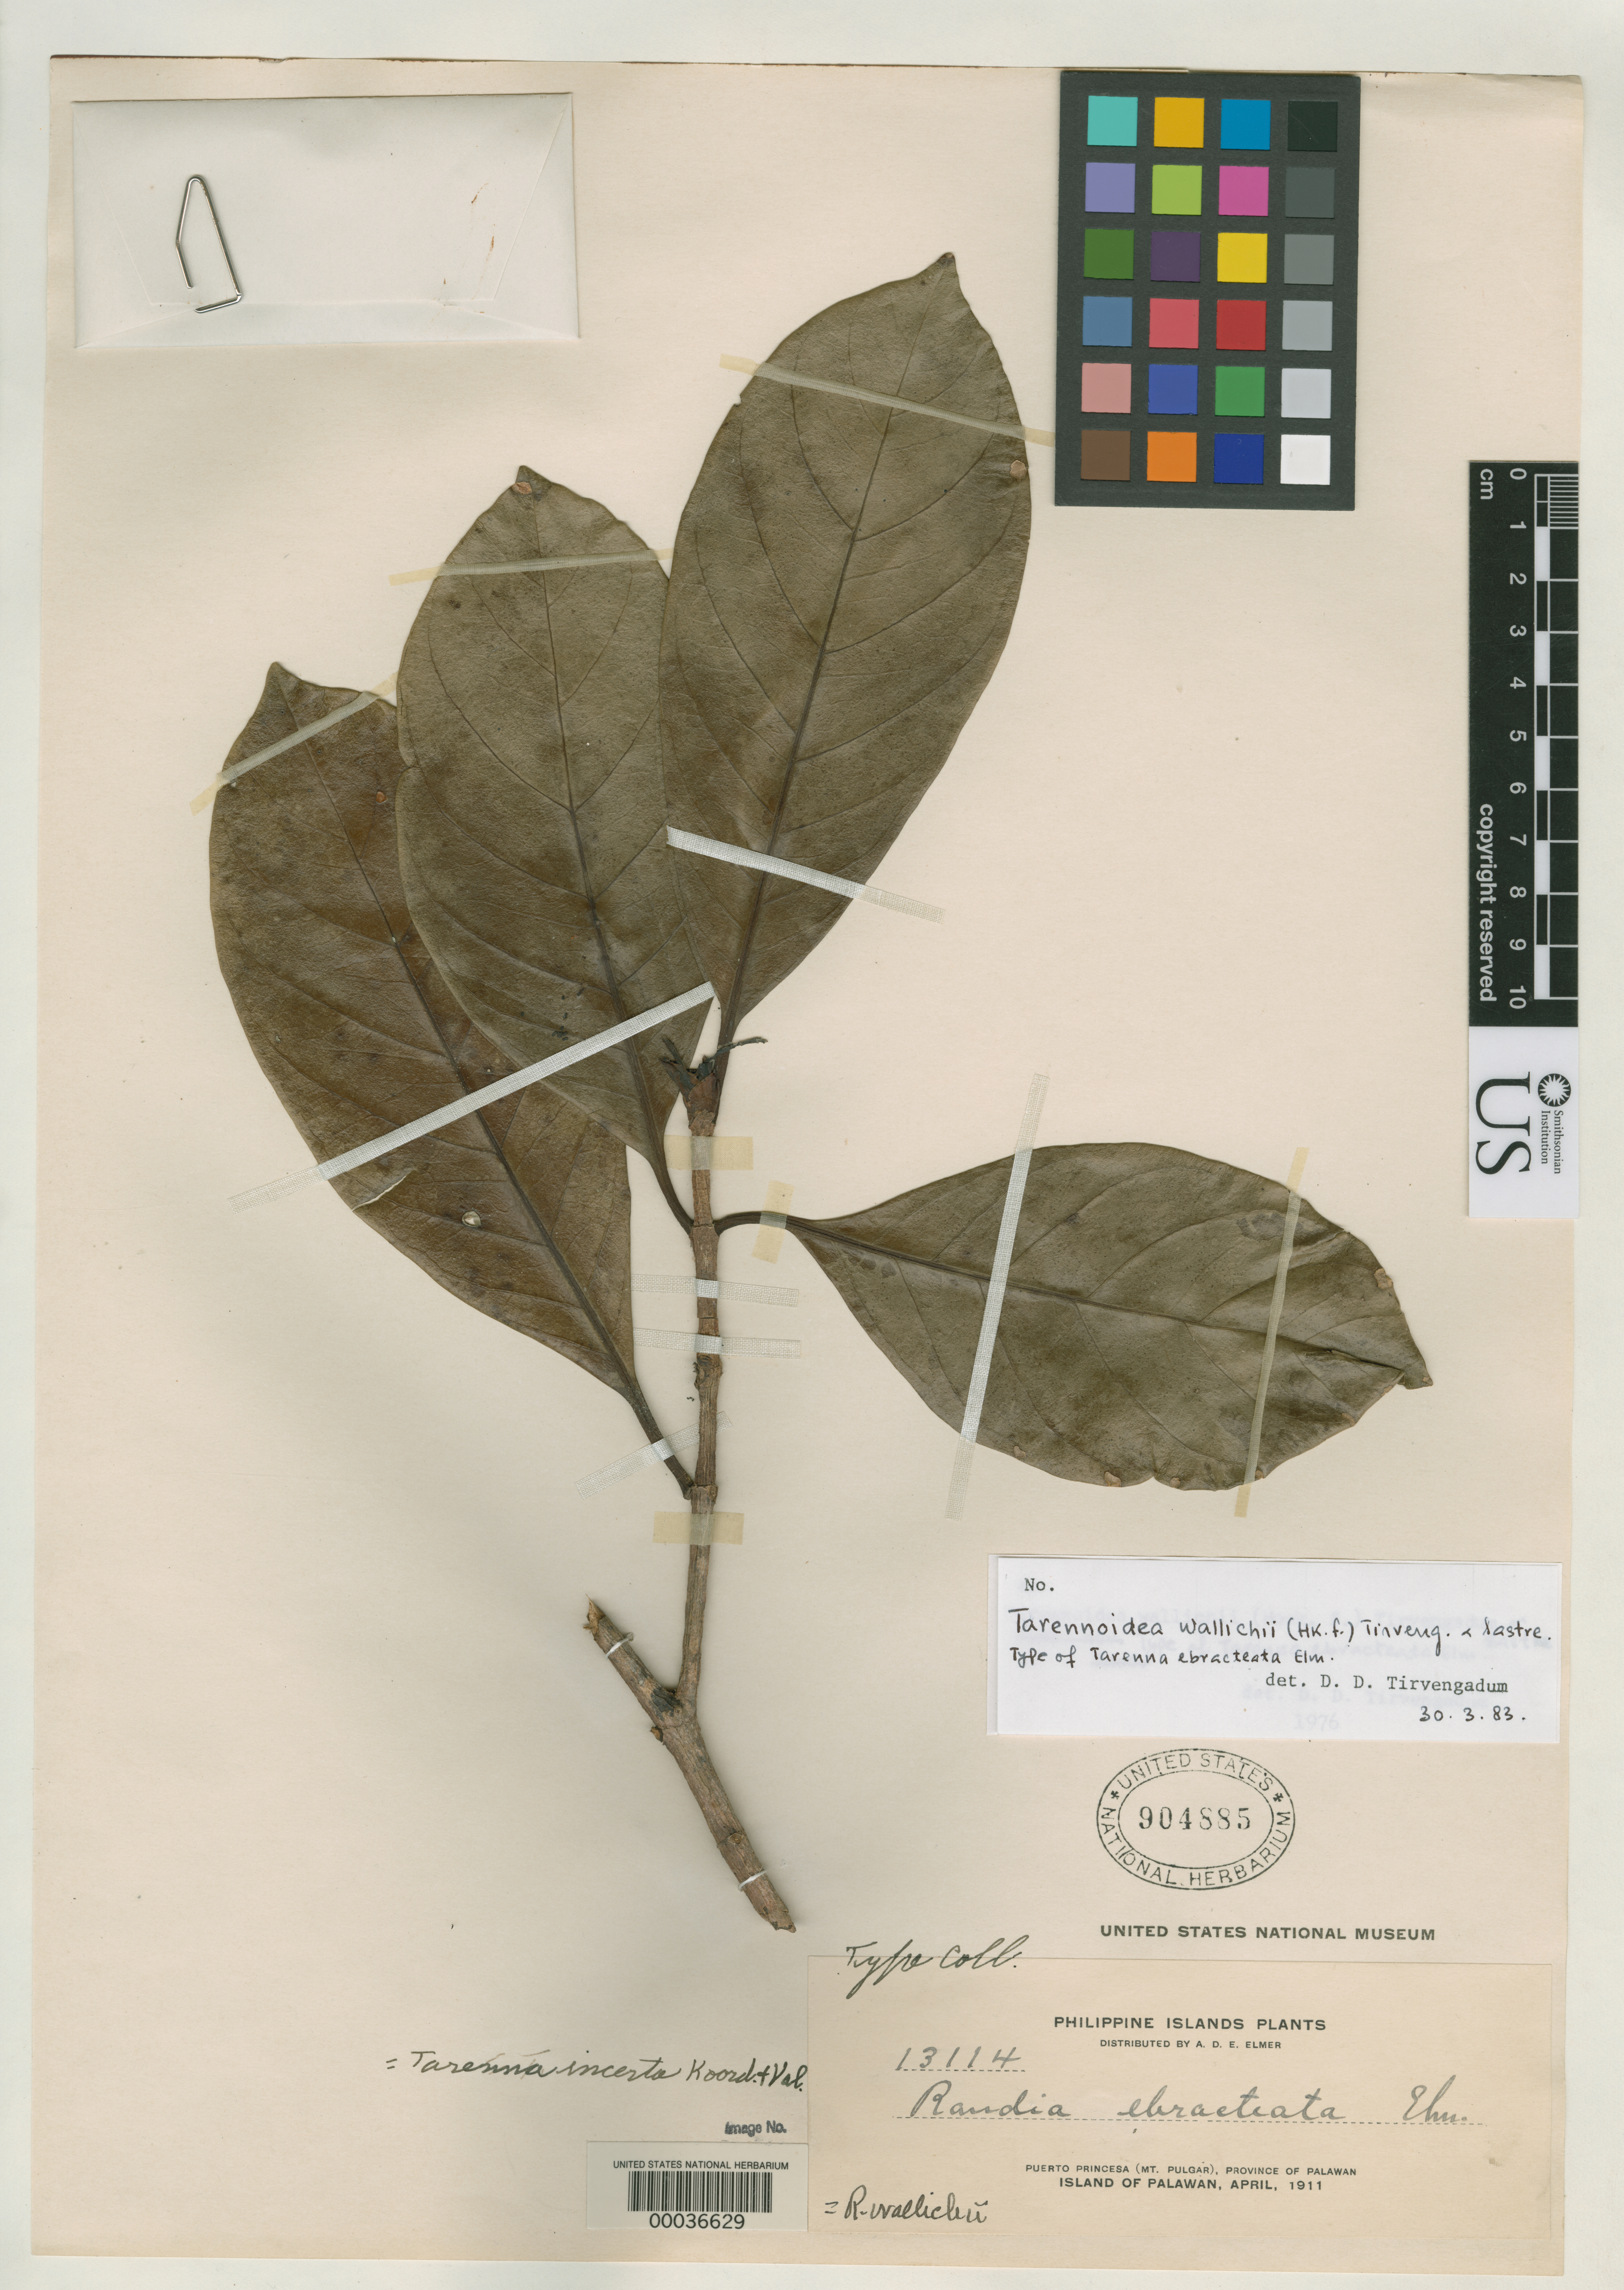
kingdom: Plantae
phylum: Tracheophyta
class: Magnoliopsida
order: Gentianales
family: Rubiaceae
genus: Randia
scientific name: Randia ebracteata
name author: Elmer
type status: Isotype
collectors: A. D. E. Elmer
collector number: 13114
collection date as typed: Apr 1911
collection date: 1911-04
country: Philippines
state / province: Mimaropa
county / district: Palawan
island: Palawan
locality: Puerto Princesa, (Mt. Pulgar).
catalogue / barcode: US 904885